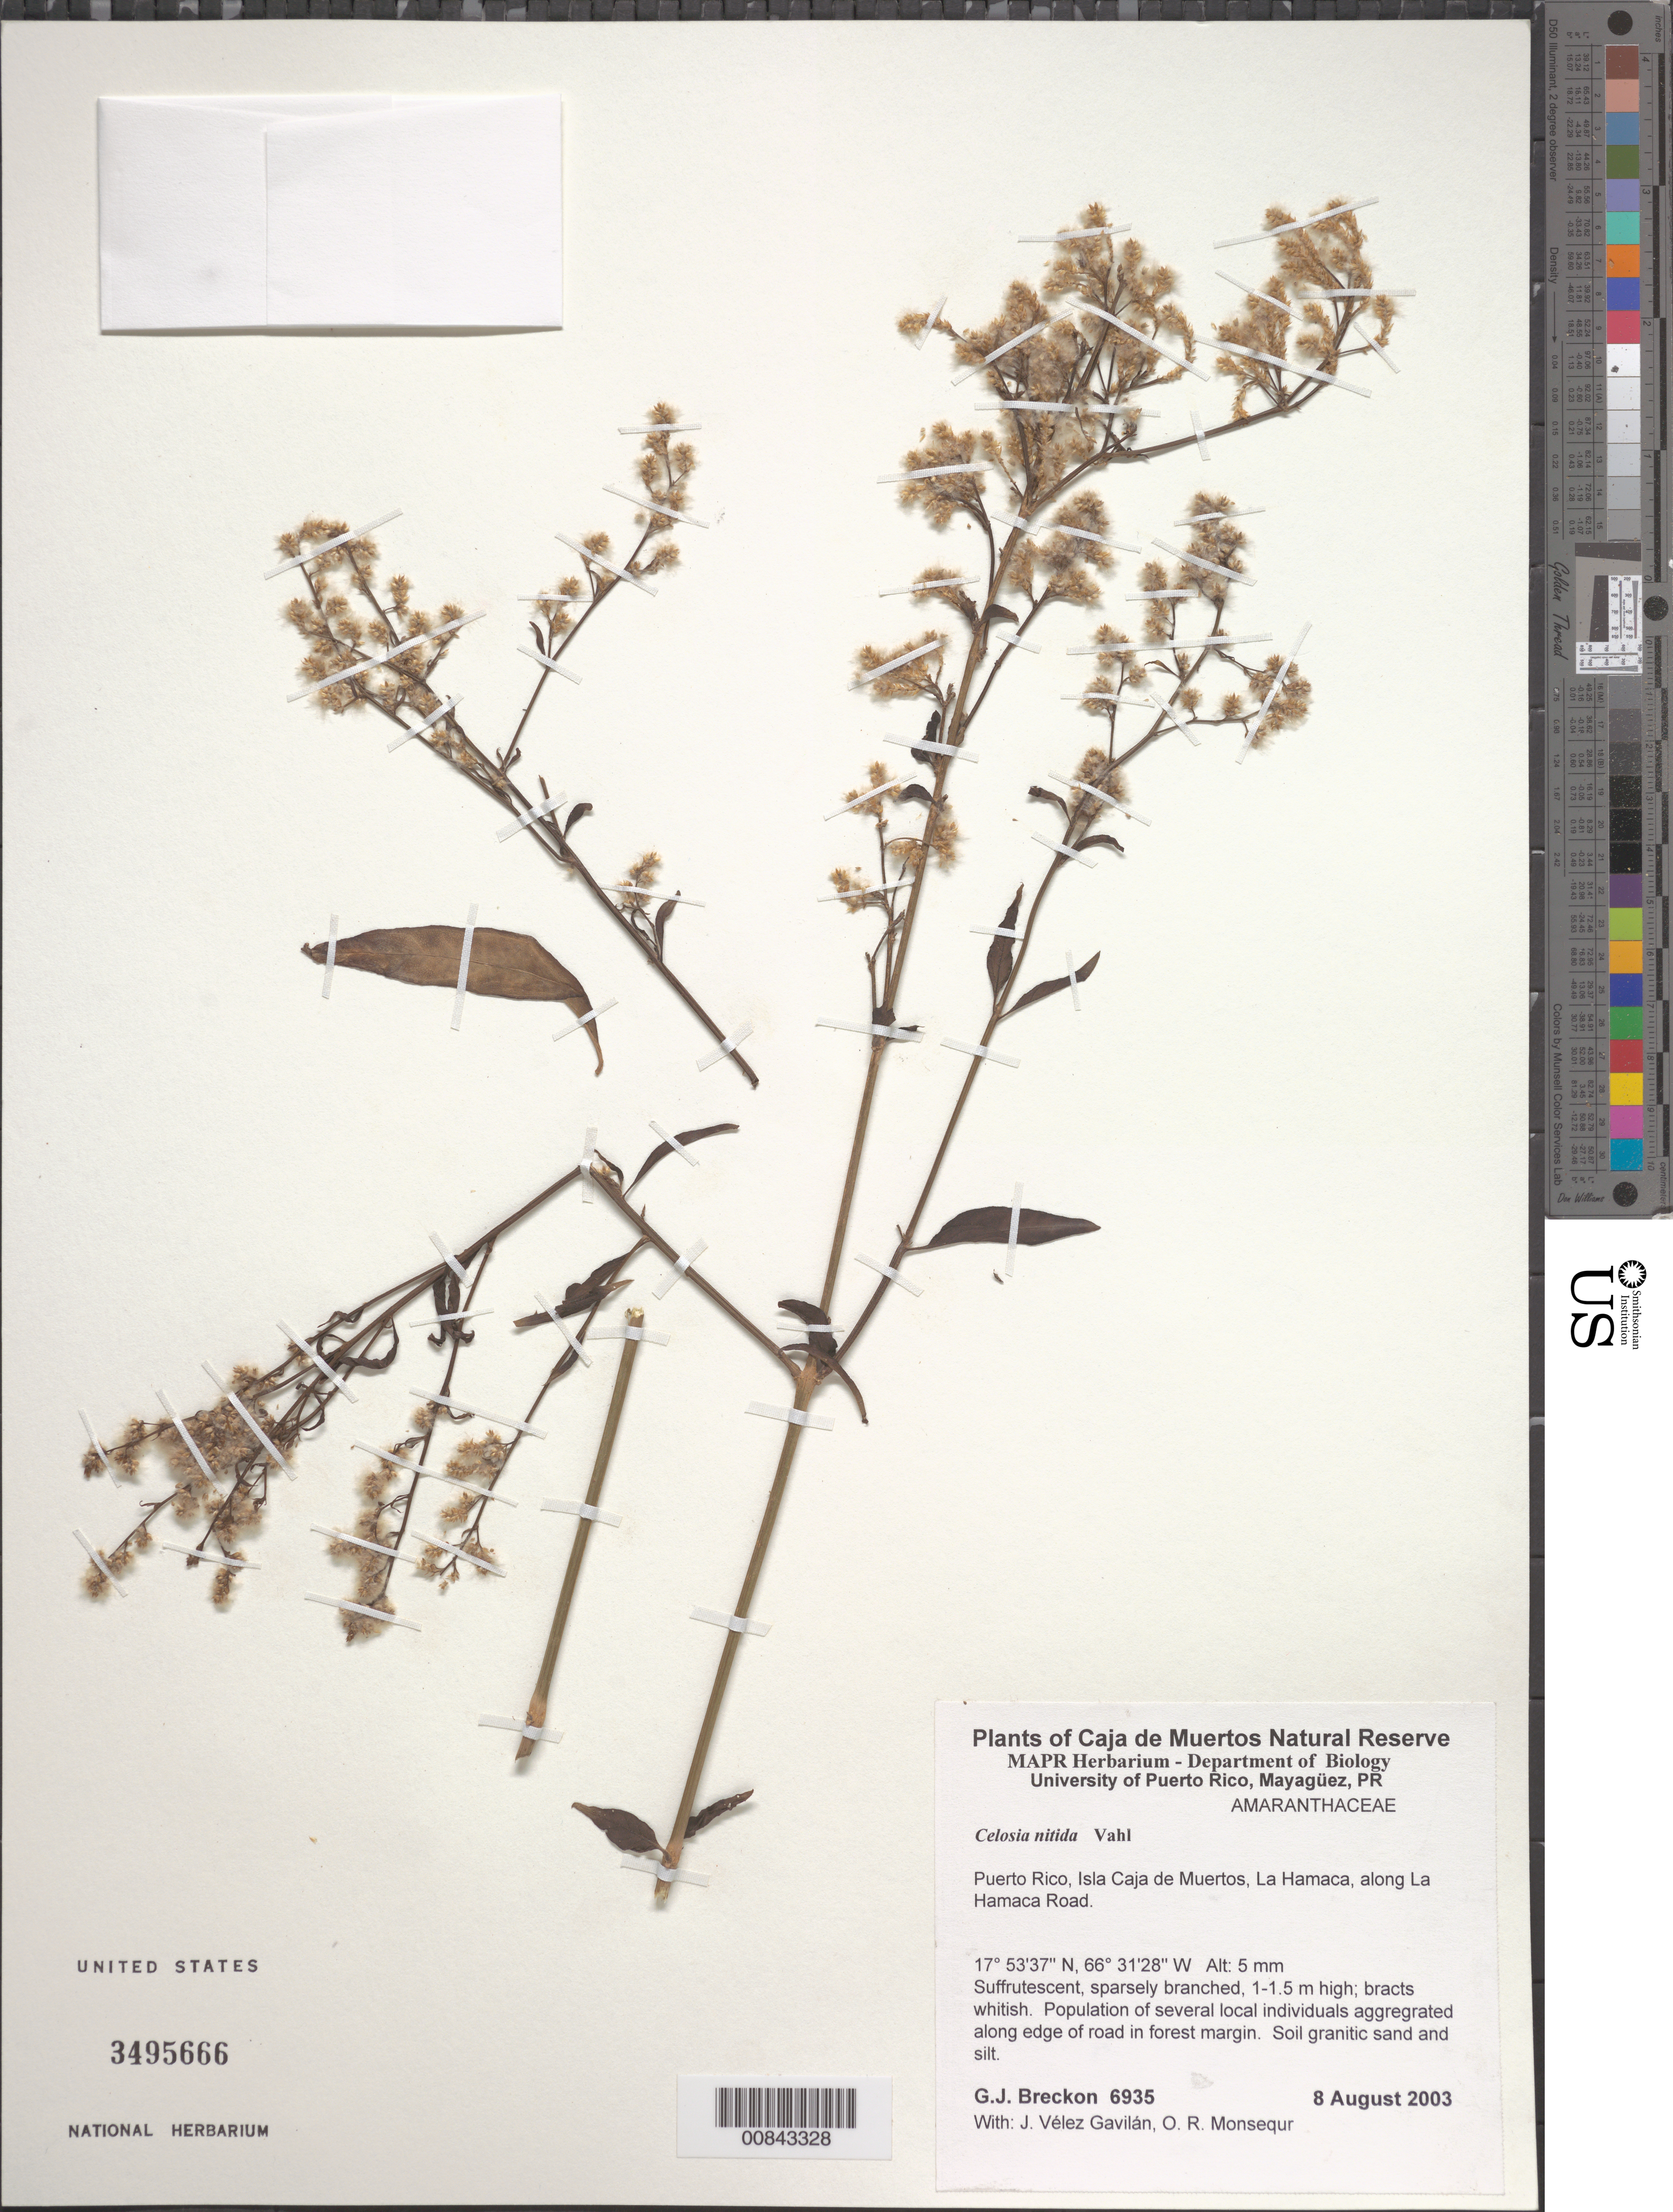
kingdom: Plantae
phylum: Tracheophyta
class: Magnoliopsida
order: Caryophyllales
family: Amaranthaceae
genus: Celosia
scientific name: Celosia nitida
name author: Vahl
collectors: G. Breckon, J. Vélez-Gavilán & O. Monsequr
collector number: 6935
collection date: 2003-08-08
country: Puerto Rico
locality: Isla Caja de Muertos, La Hamaca, along La Hamaca Road.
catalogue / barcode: US 3495666